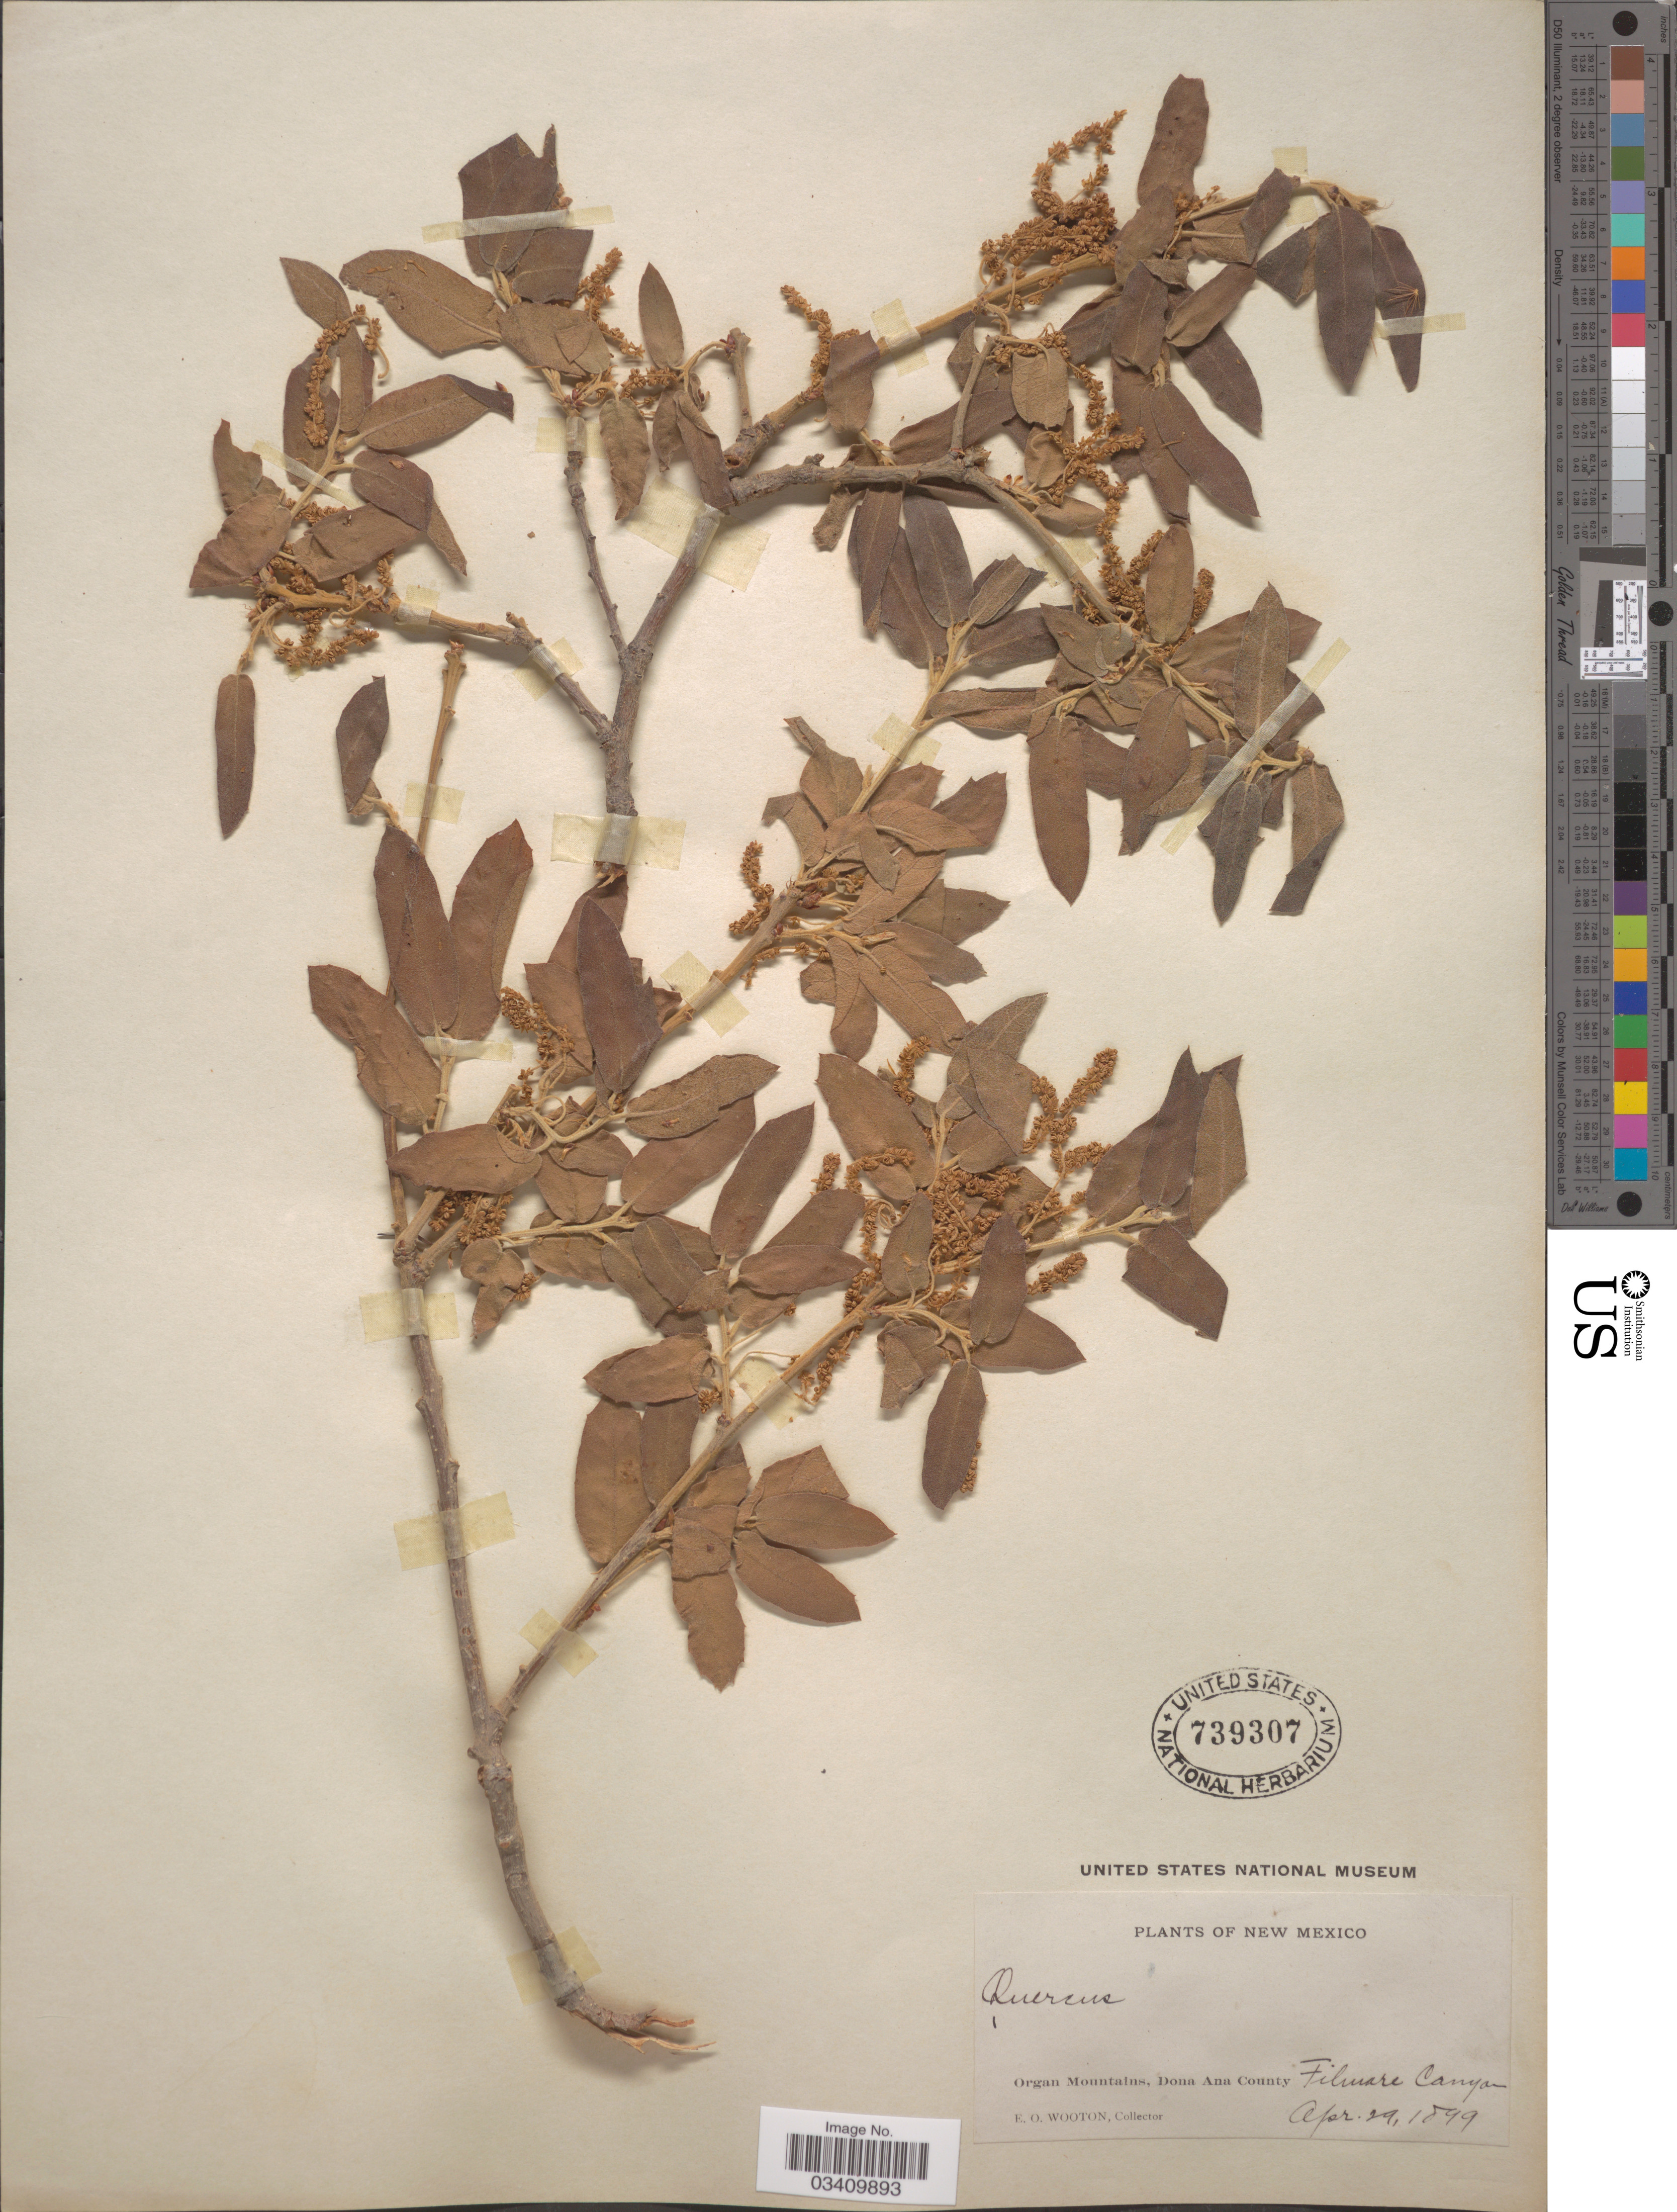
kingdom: Plantae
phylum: Tracheophyta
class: Magnoliopsida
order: Fagales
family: Fagaceae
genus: Quercus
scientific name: Quercus sp.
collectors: E. O. Wooton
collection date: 1899-04-29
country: United States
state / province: New Mexico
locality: Organ Mountains, Dona Ana County. Filmore Canyon.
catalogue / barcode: US 739307